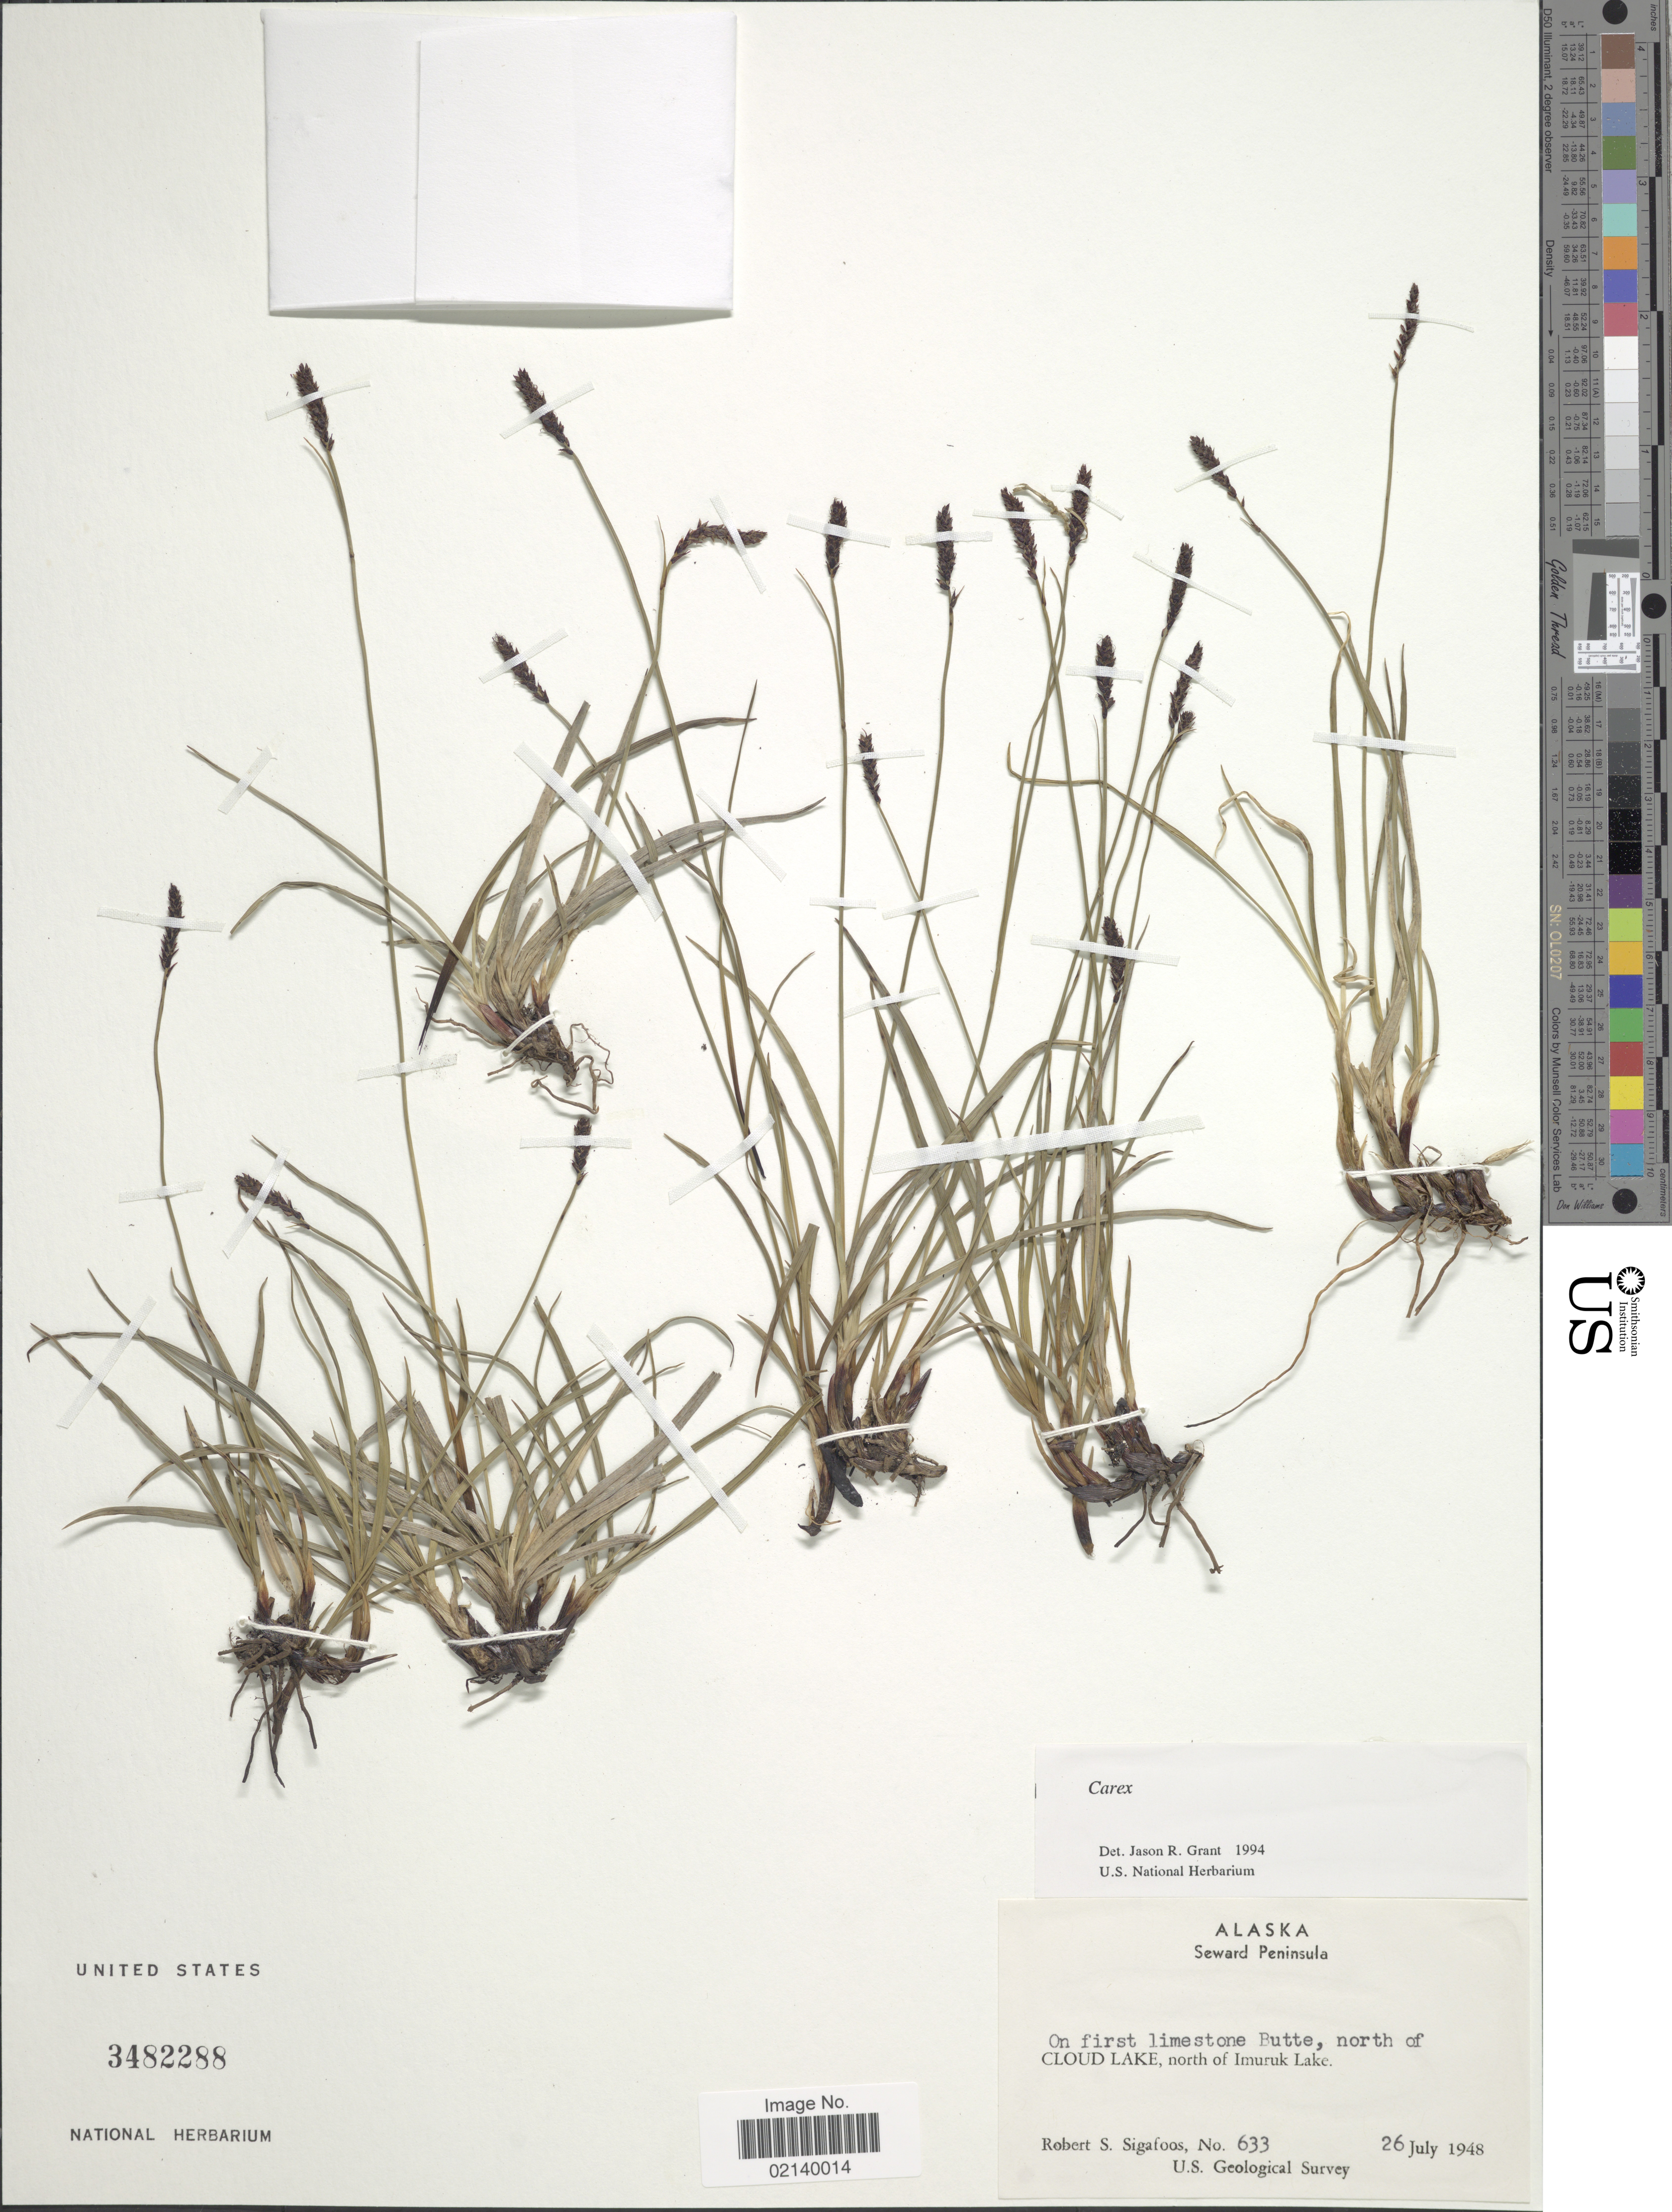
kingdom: Plantae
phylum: Tracheophyta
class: Liliopsida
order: Poales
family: Cyperaceae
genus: Carex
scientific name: Carex sp.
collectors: R. Sigafoos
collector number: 633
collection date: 1948-07-26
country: United States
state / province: Alaska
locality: Seward Peninsula, on first limestone Butte, north of Cloud Lake, north of Imuruk Lake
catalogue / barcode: US 3482288